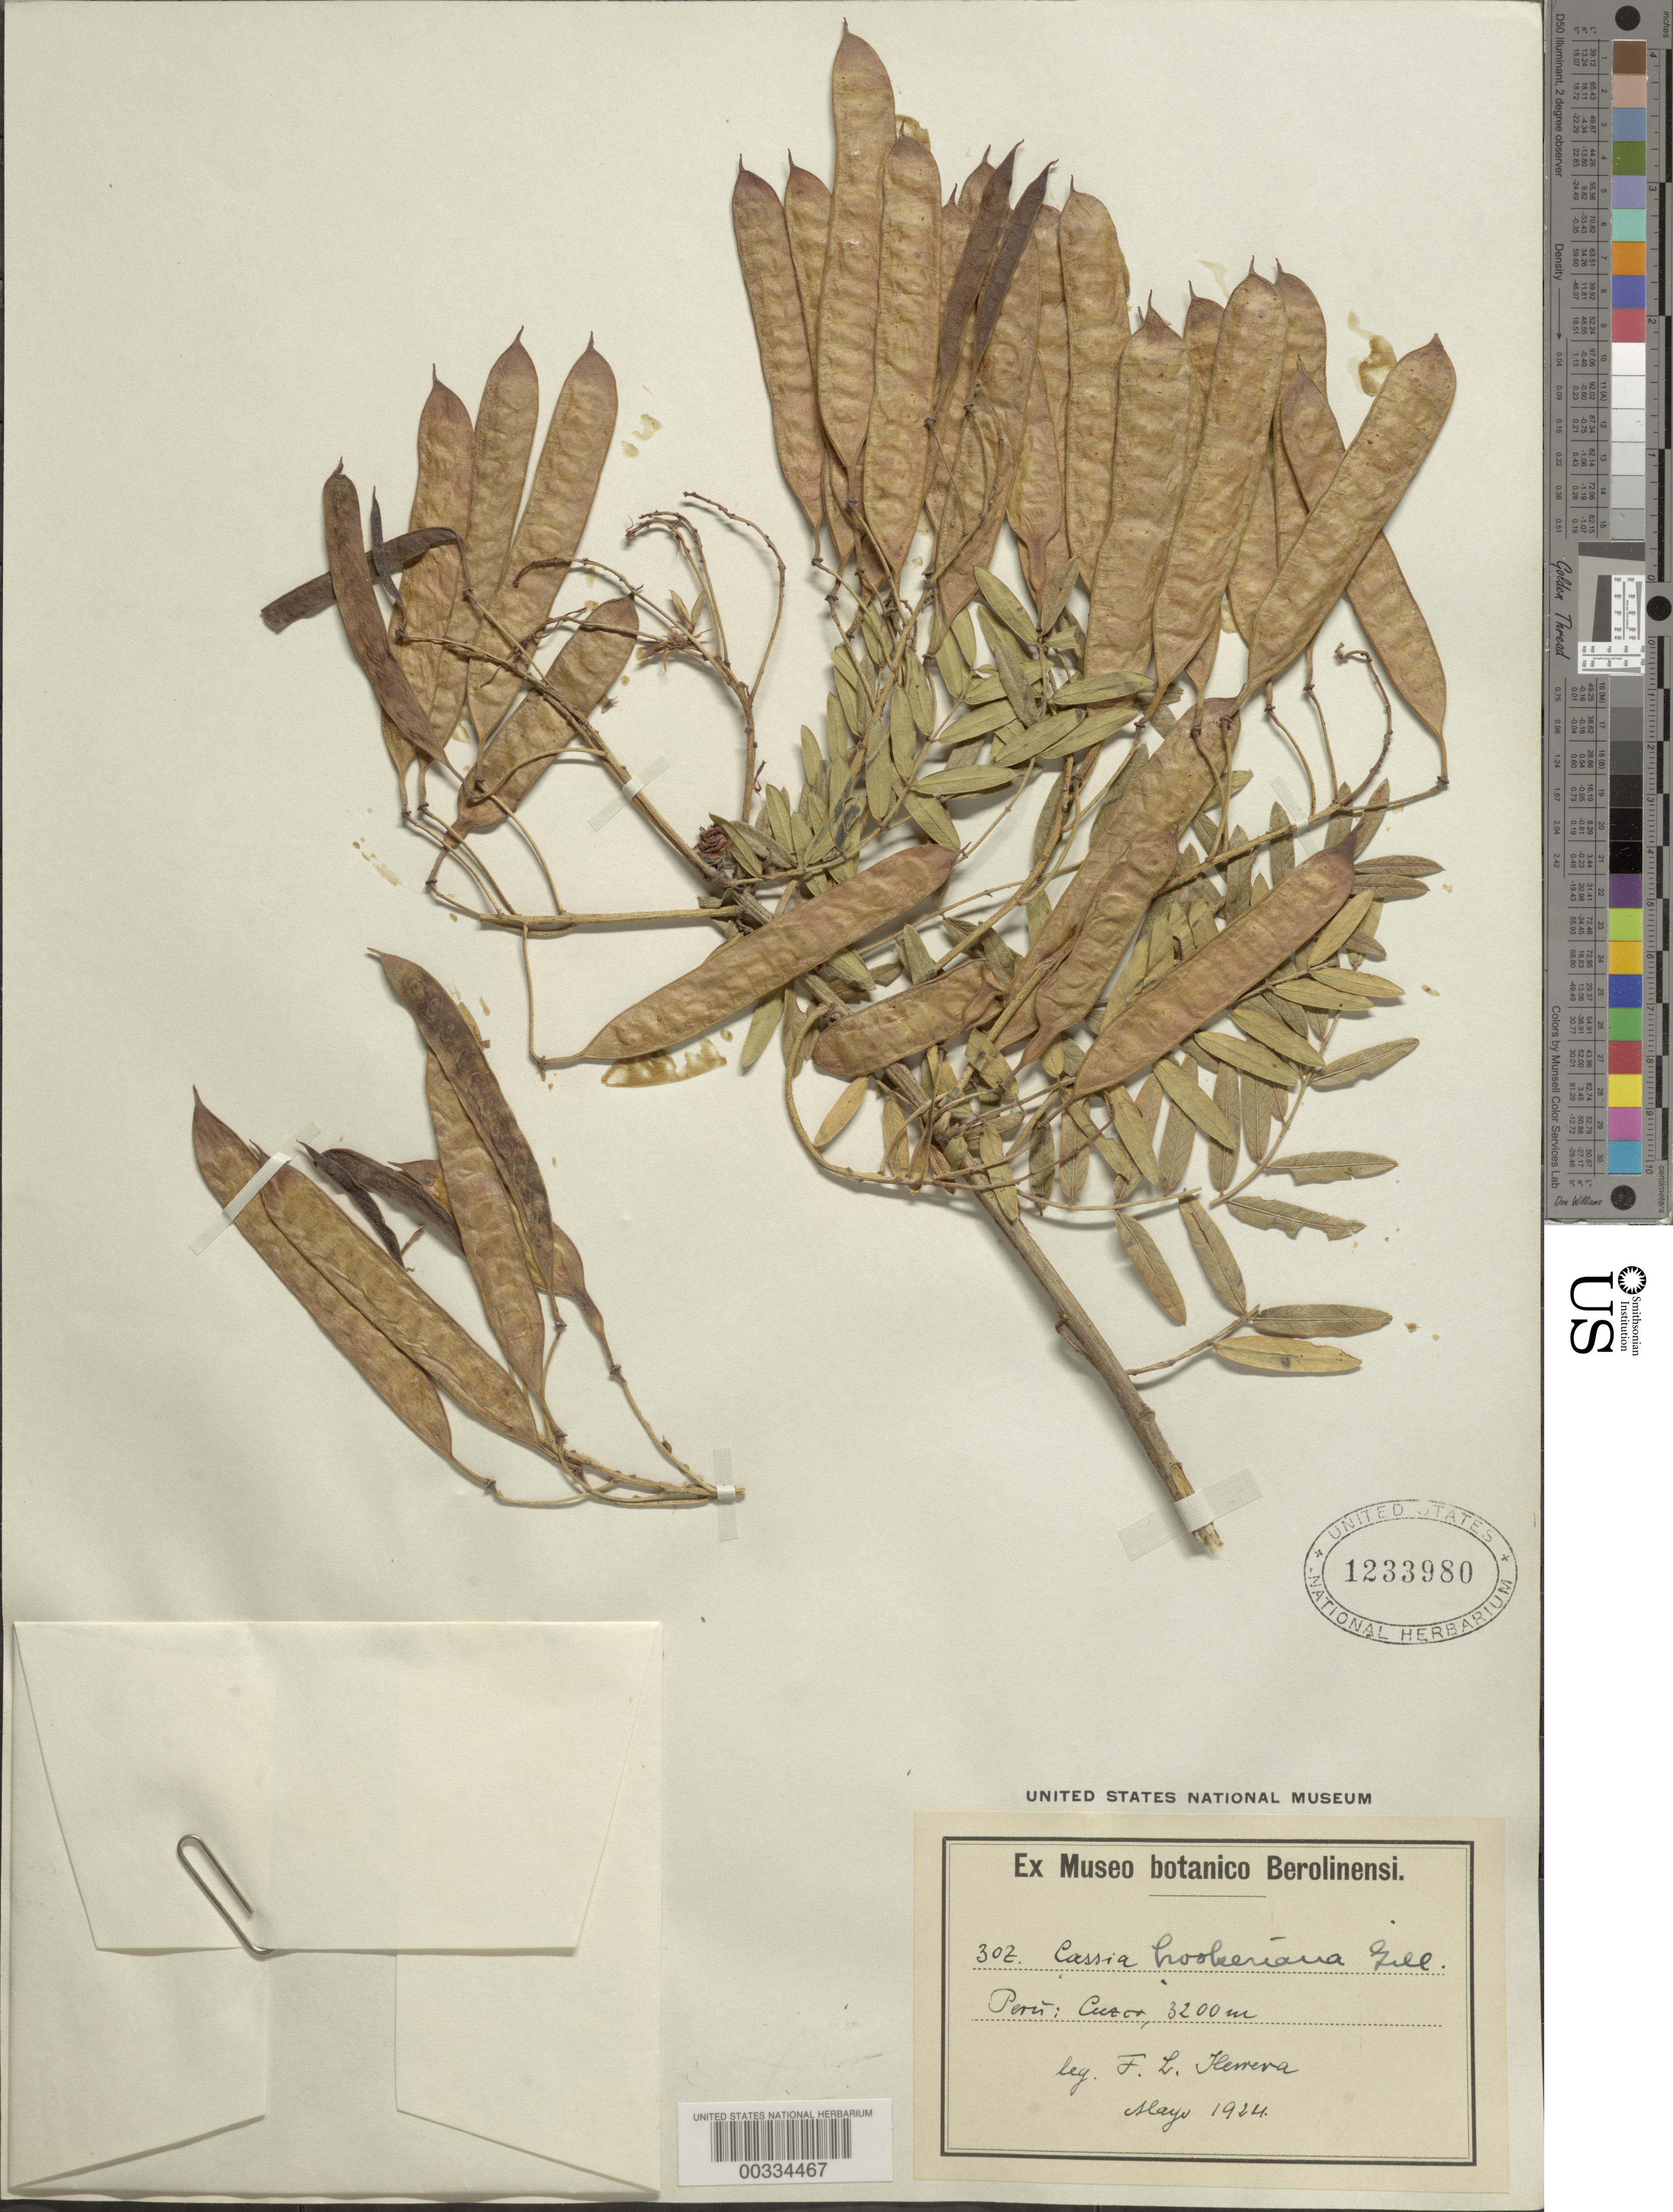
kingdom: Plantae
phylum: Tracheophyta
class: Magnoliopsida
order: Fabales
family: Fabaceae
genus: Senna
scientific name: Senna hookeriana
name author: Vatke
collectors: F. L. Herrera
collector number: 302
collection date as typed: May 1924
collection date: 1924-05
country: Peru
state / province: Cusco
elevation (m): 3200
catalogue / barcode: US 1233980